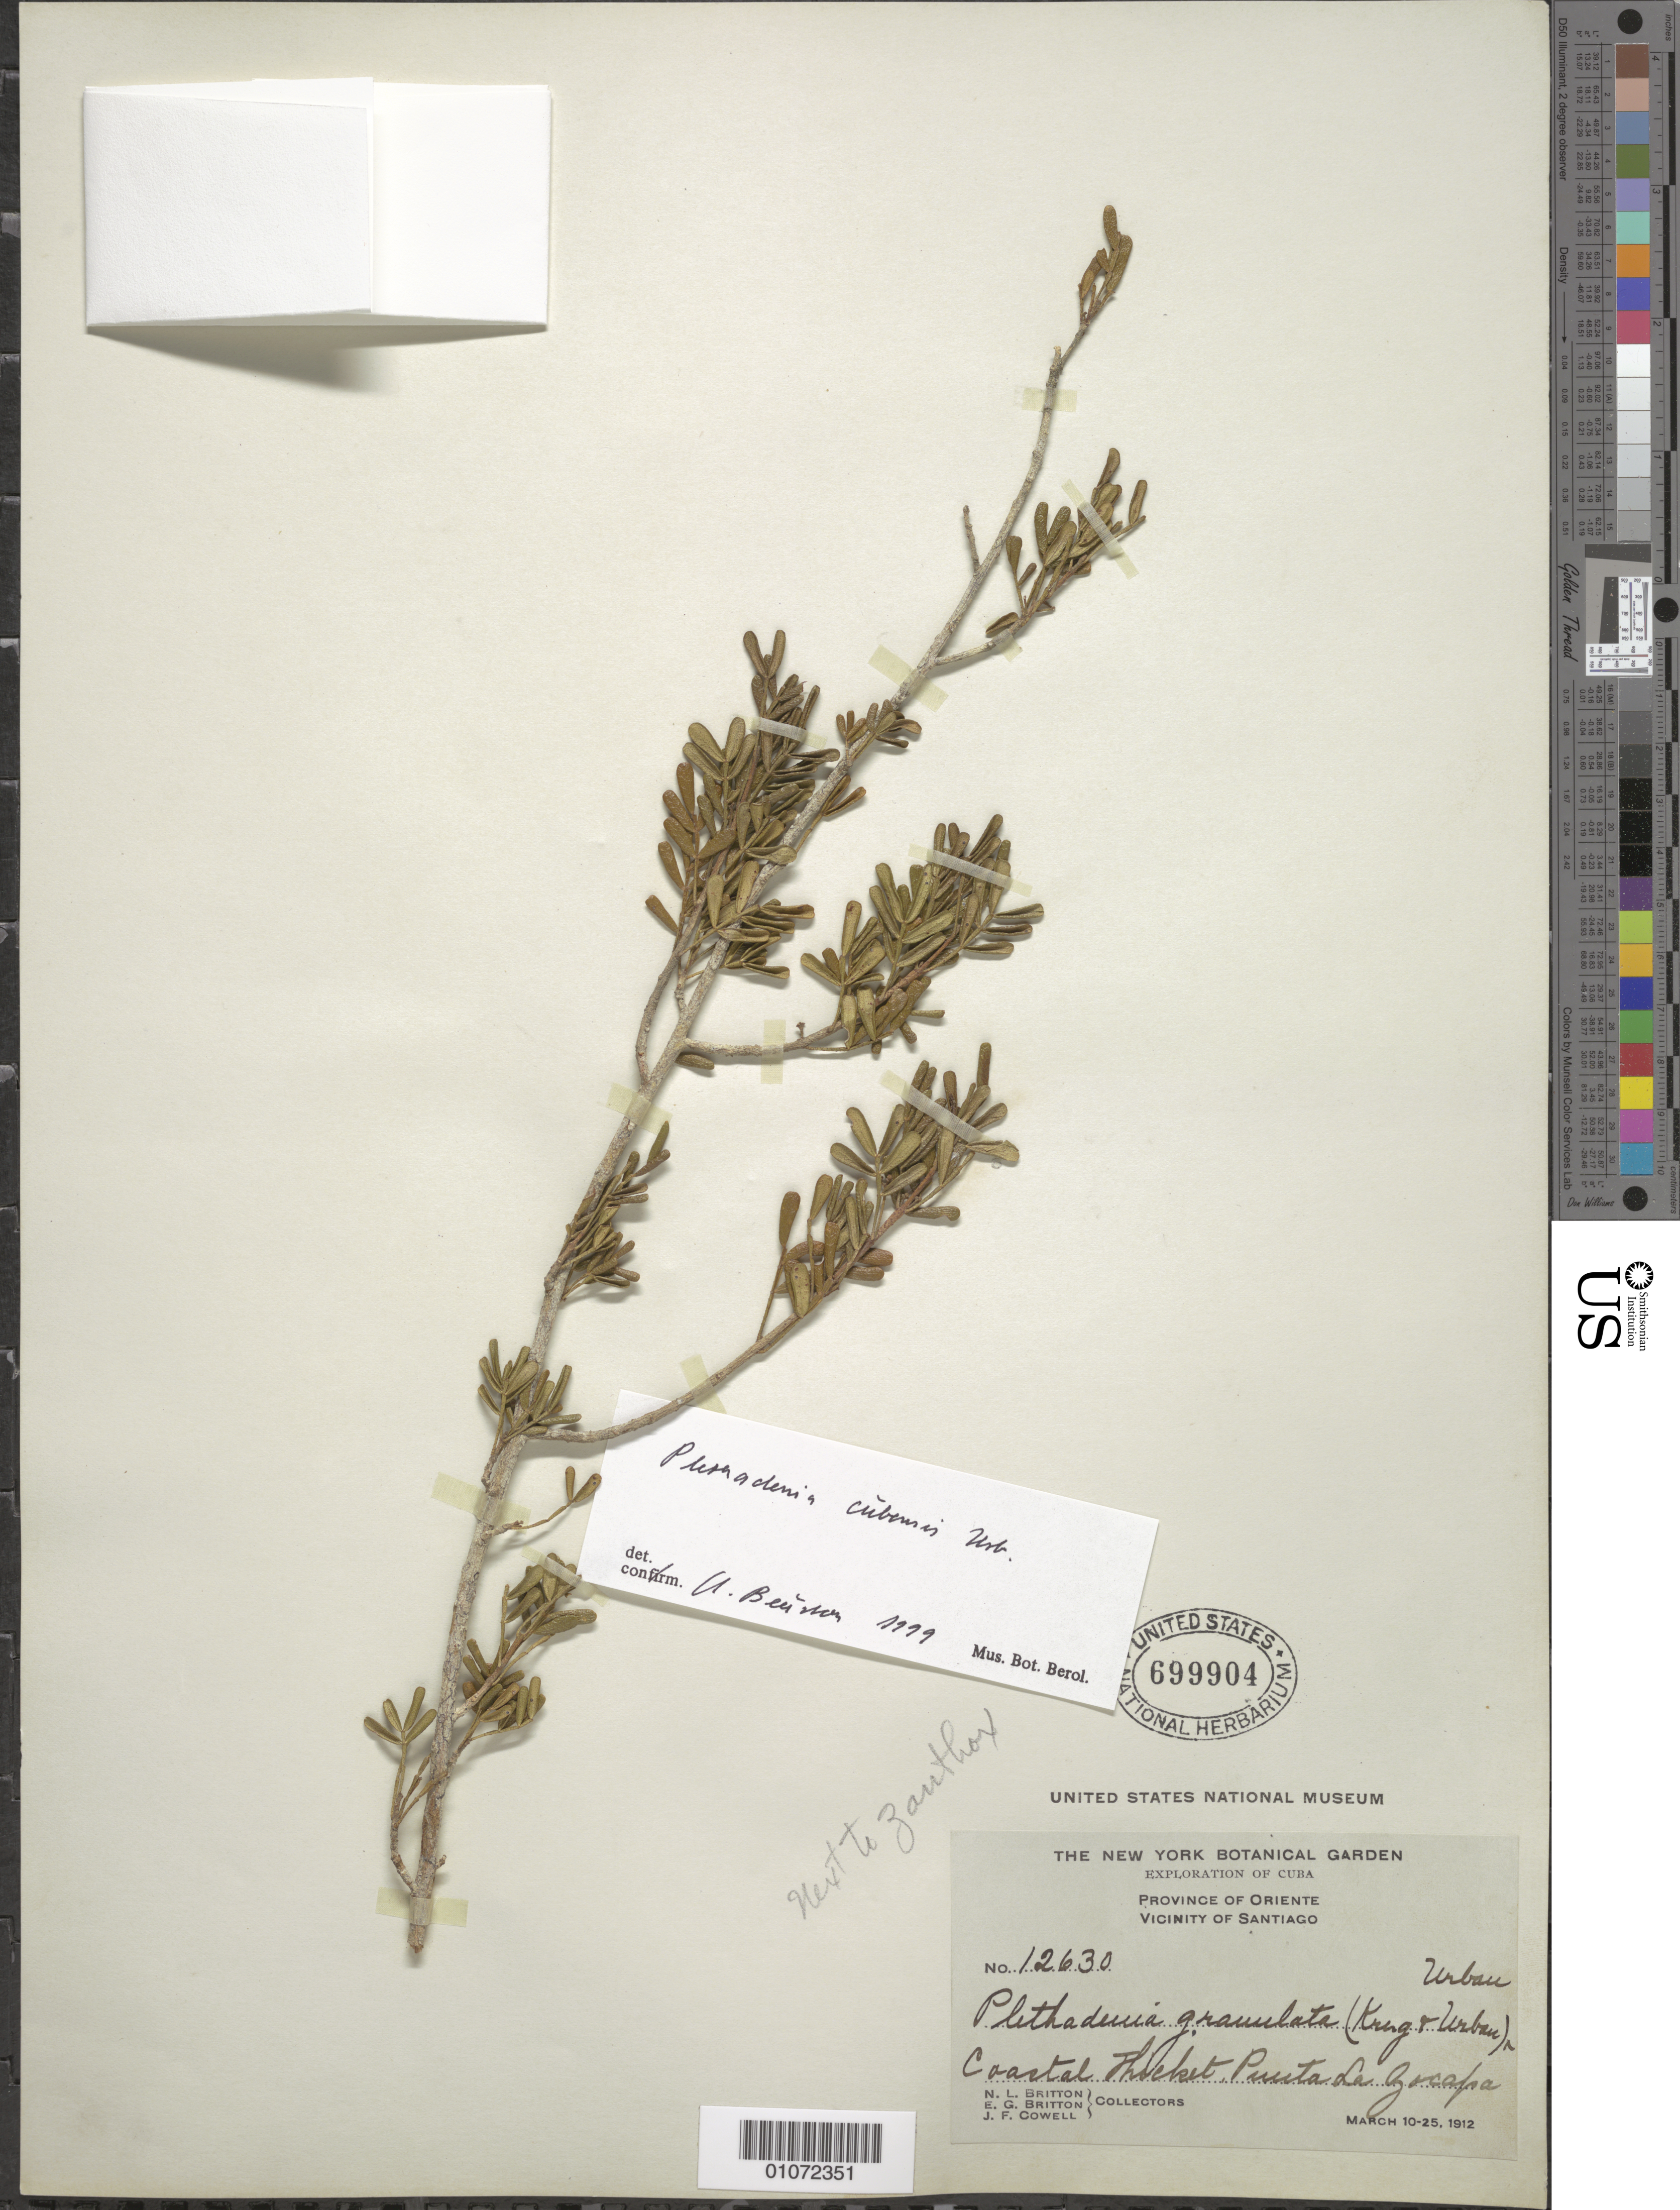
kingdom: Plantae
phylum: Tracheophyta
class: Magnoliopsida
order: Sapindales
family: Rutaceae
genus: Plethadenia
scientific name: Plethadenia cubensis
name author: Urb.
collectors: N. Britton, E. G. Britton & J. F. Cowell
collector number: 12630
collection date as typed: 10 Mar 1912 to 25 Mar 1912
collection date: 1912-03-10/1912-03-25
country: Cuba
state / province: Santiago de Cuba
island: Cuba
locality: Vicinity of Santiago; Coastal thicket, Punta La Zocafa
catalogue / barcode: US 699904